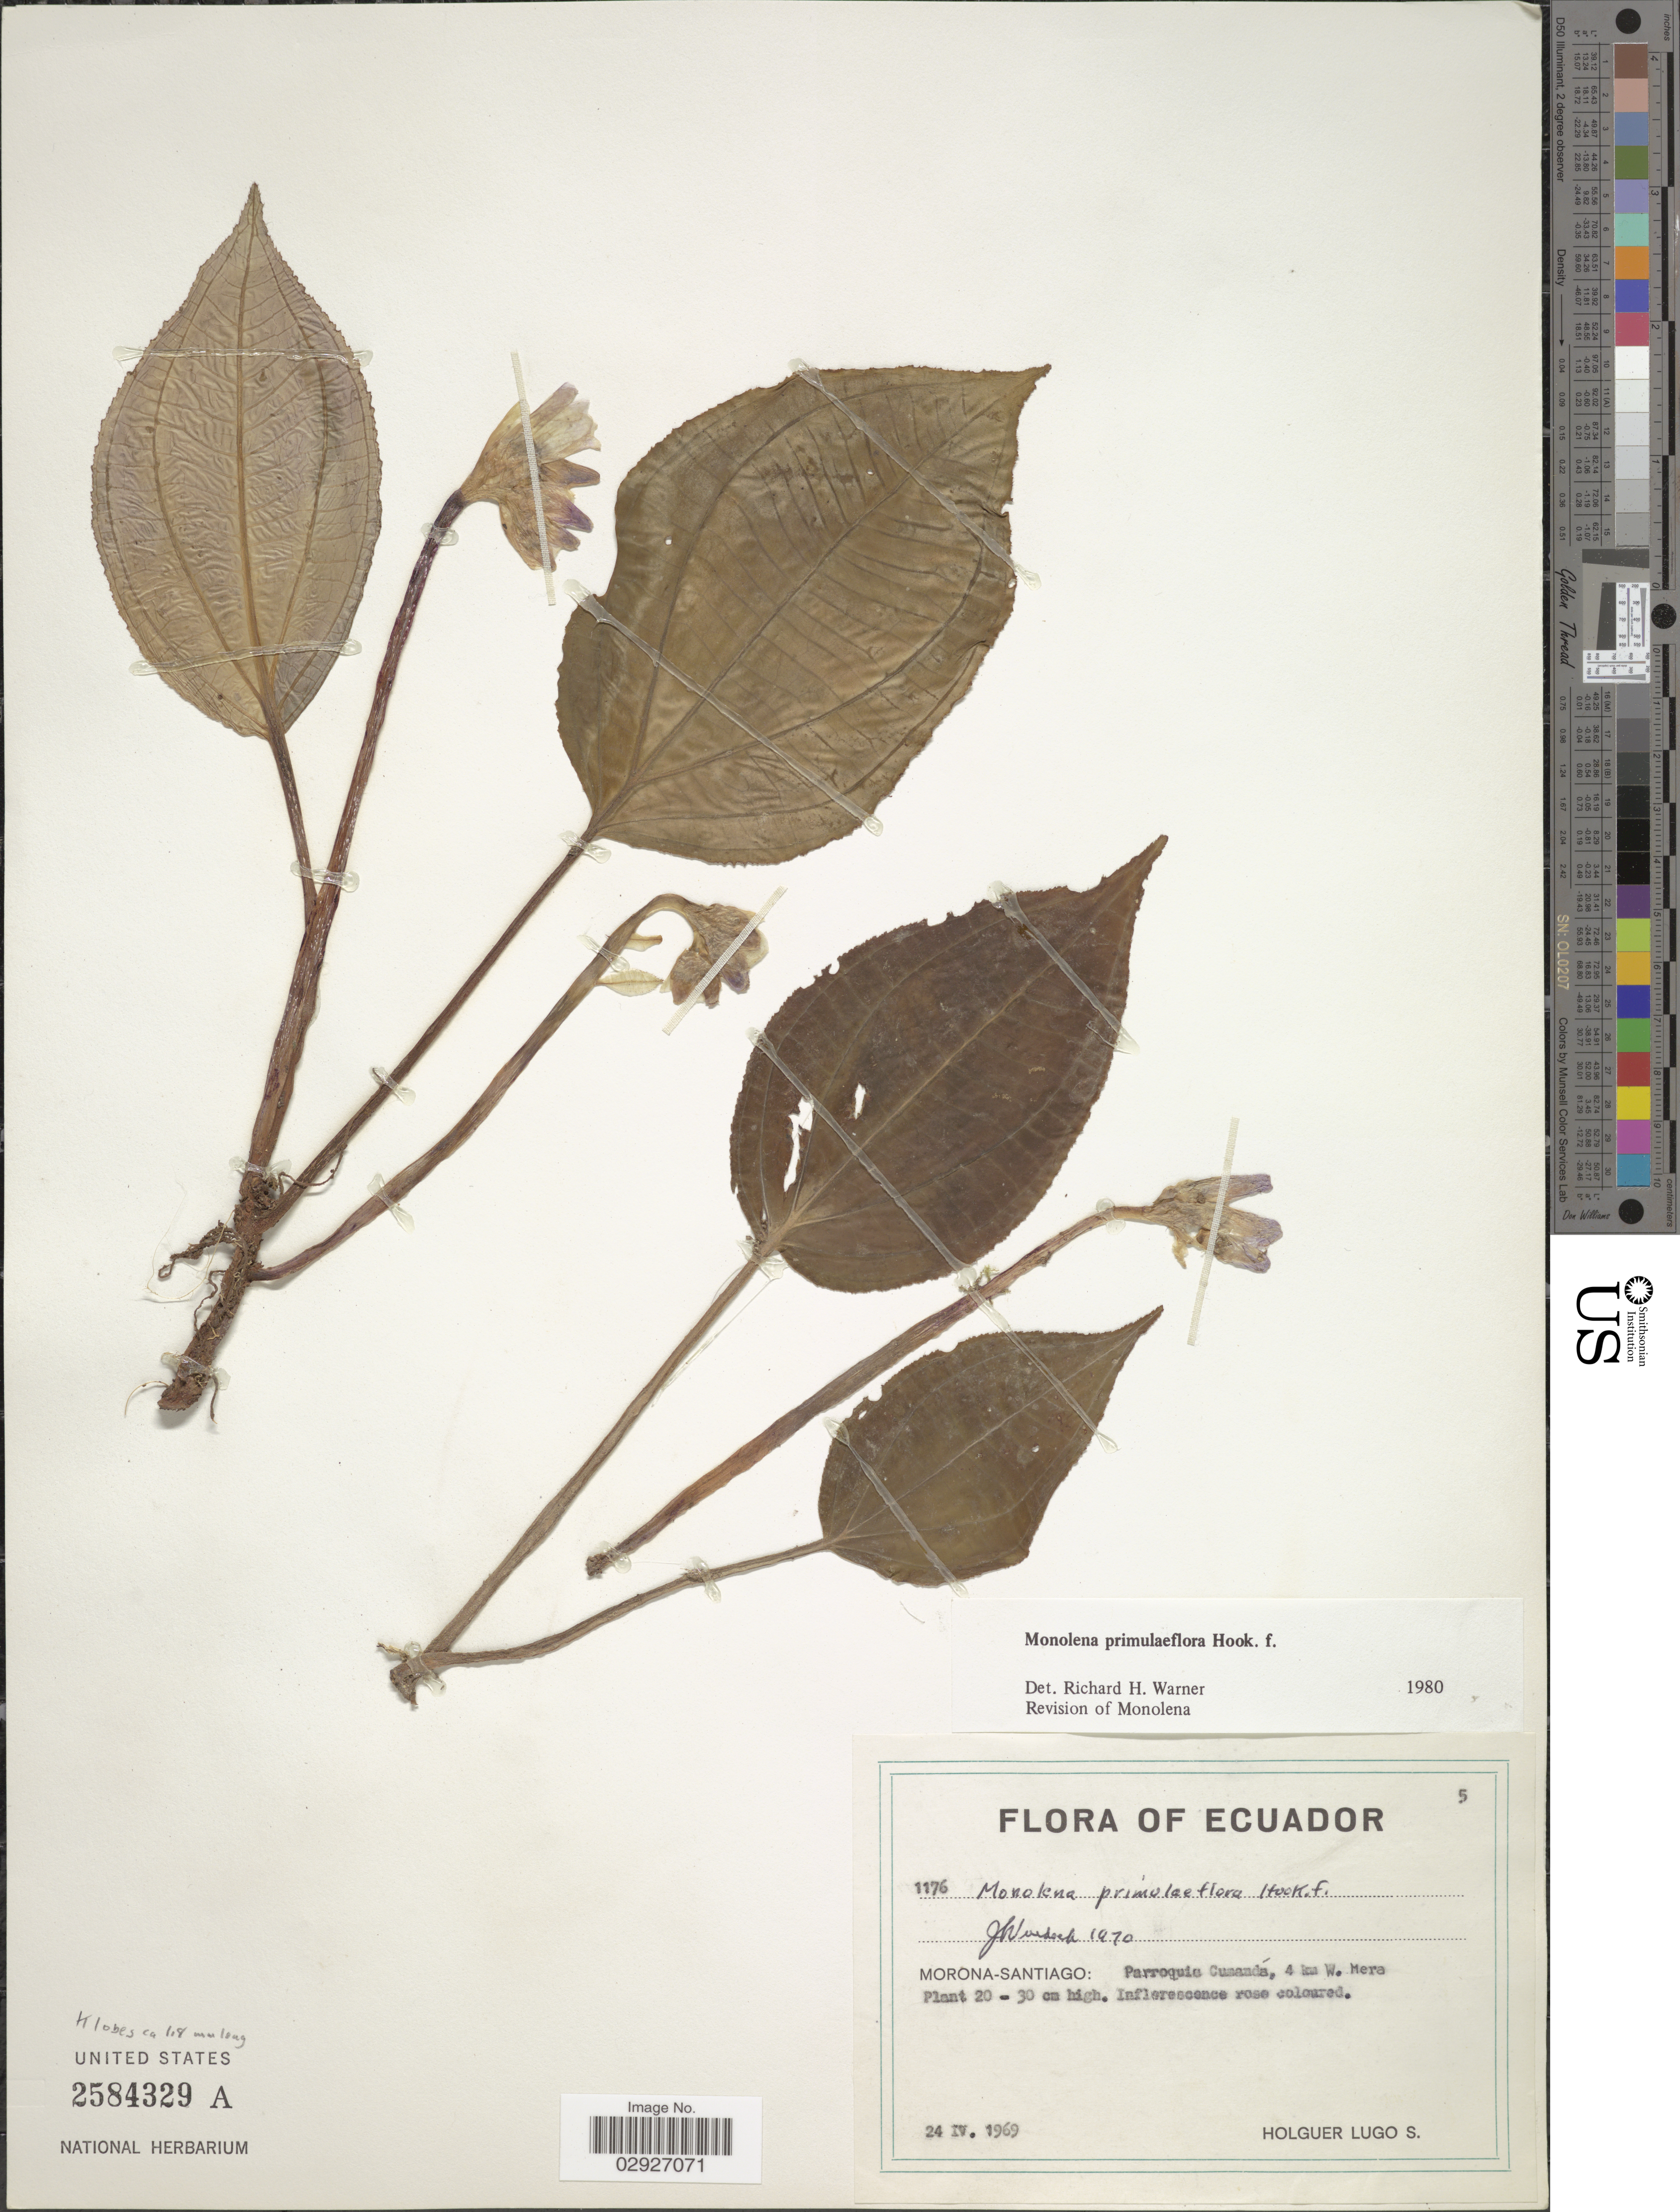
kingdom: Plantae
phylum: Tracheophyta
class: Magnoliopsida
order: Myrtales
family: Melastomataceae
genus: Monolena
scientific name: Monolena primuliflora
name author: Hook. f.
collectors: H. Lugo S.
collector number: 1176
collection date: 1969-04-24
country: Ecuador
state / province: Morona-Santiago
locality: Parroquia Cumandá, 4 km W. Mera.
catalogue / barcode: US 2584329A